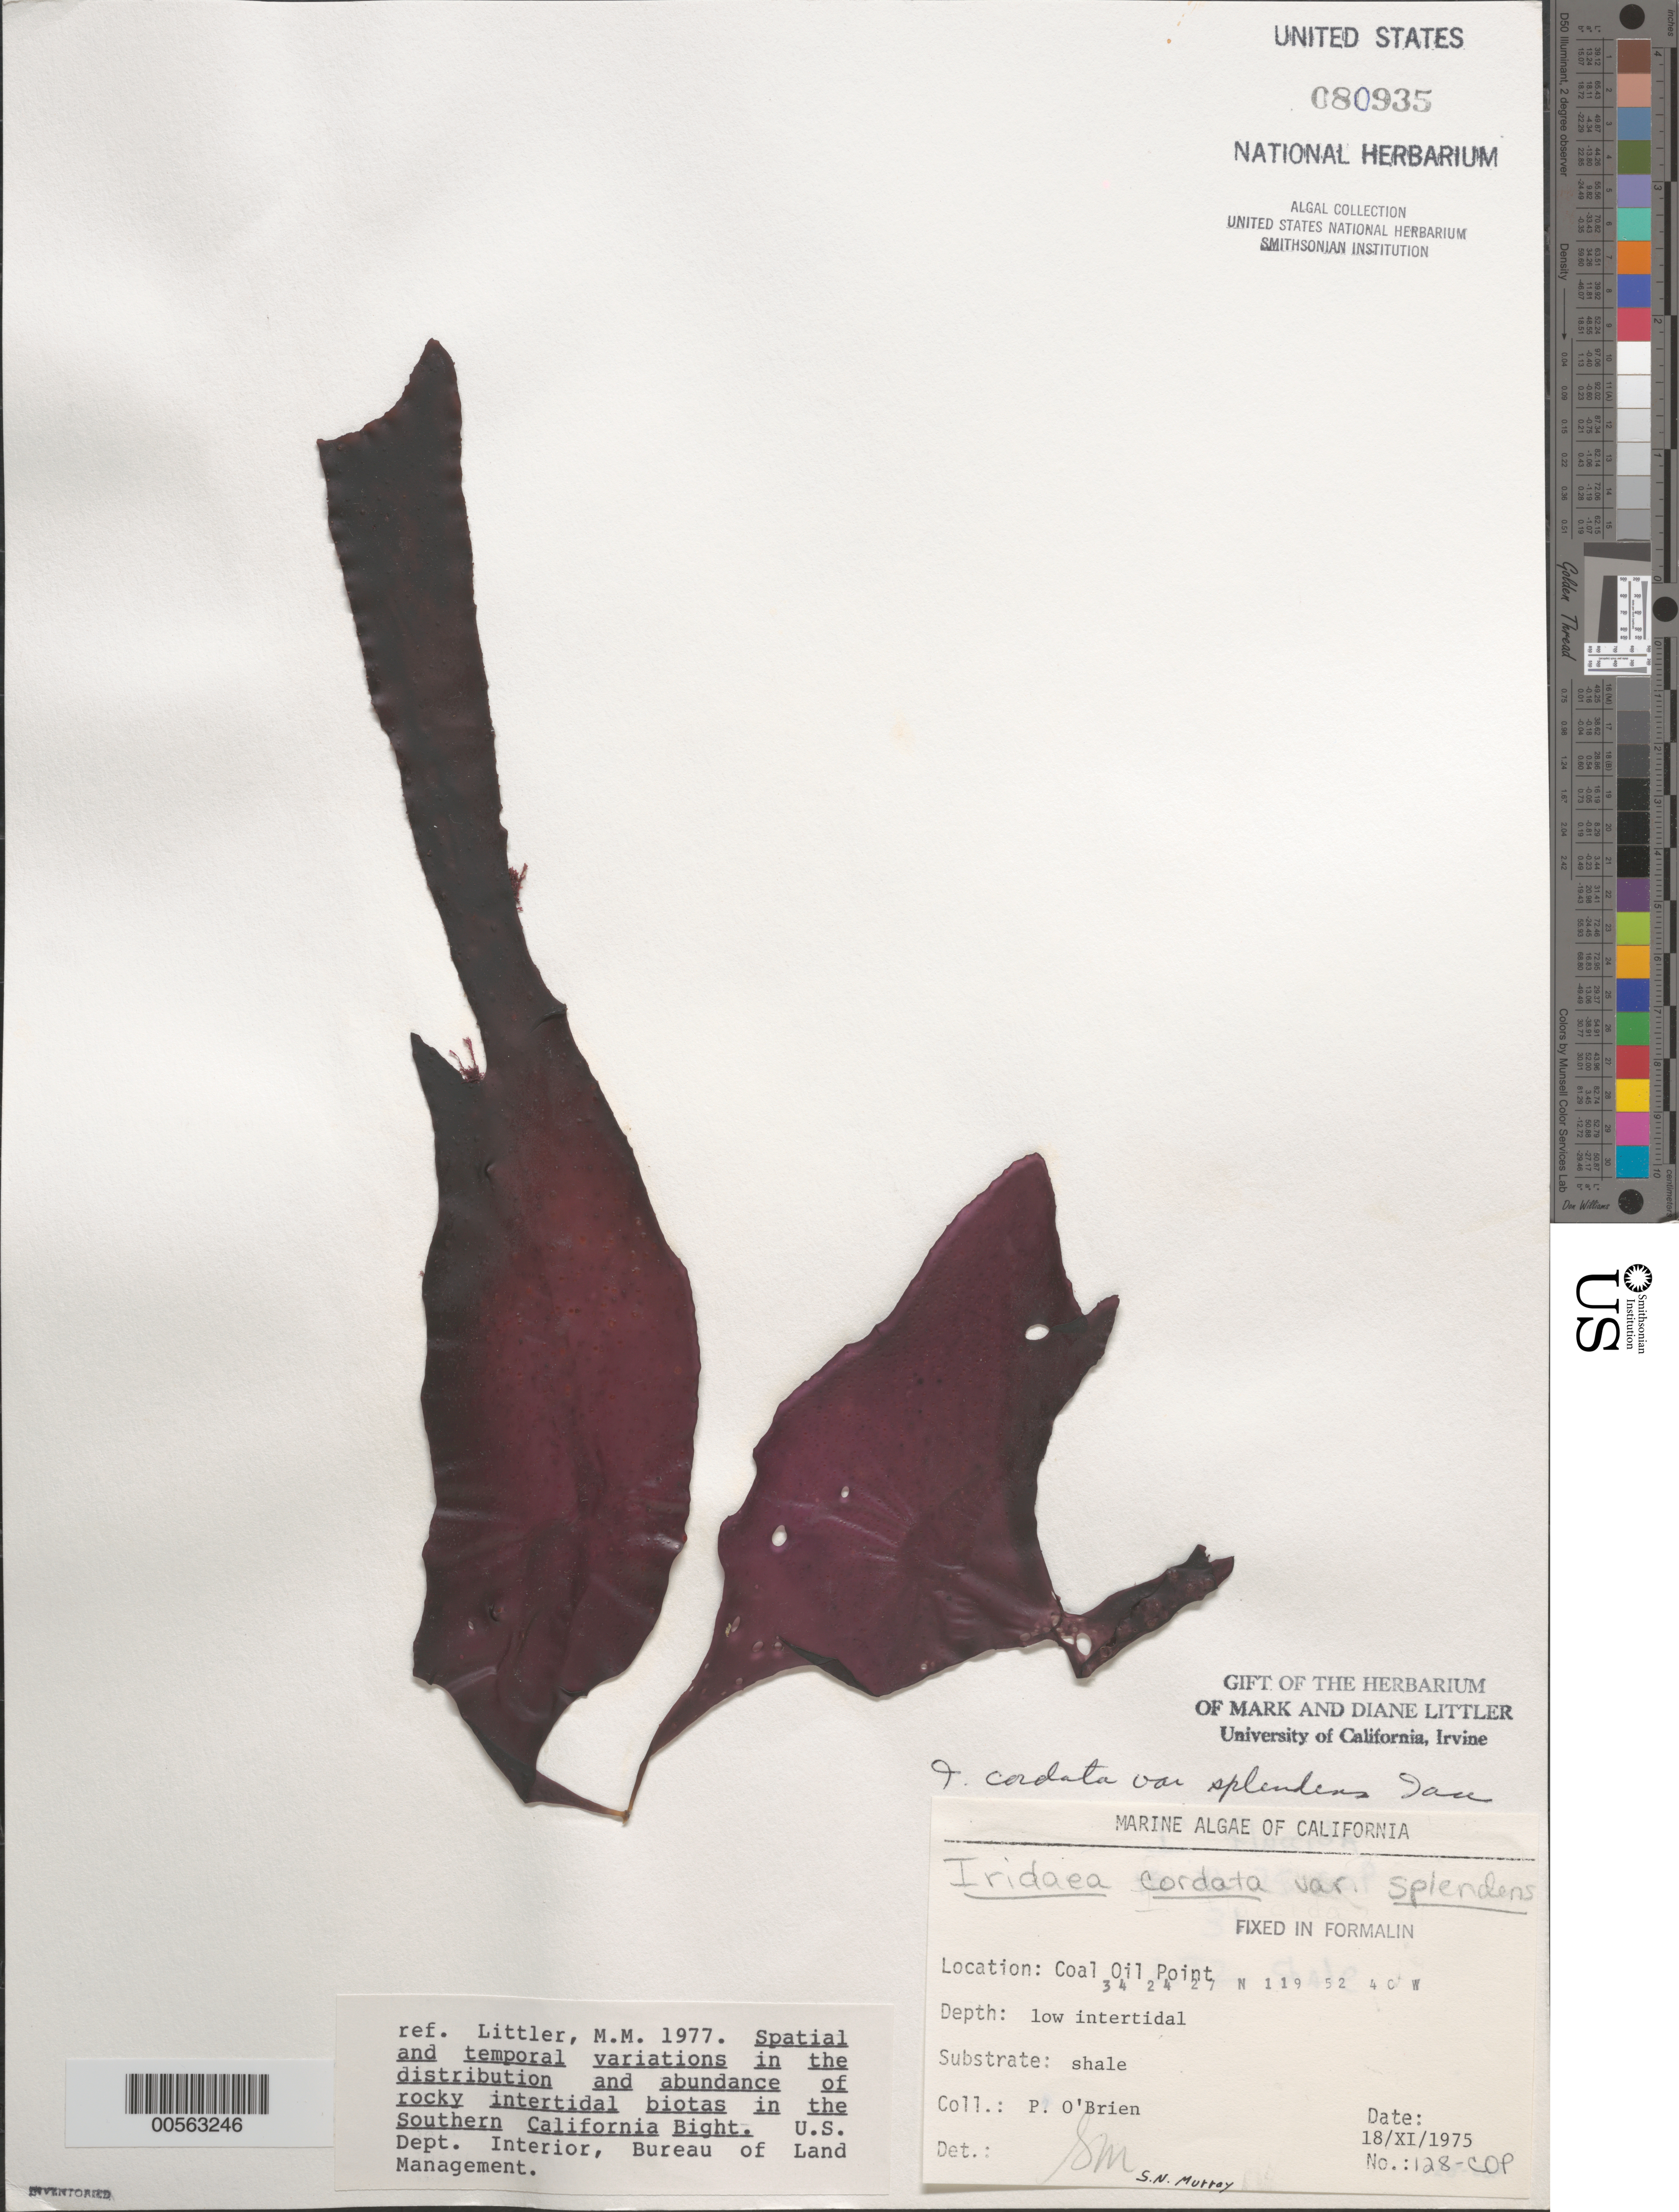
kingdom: Plantae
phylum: Rhodophyta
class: Florideophyceae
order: Gigartinales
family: Gigartinaceae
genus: Iridaea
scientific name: Iridaea cordata var. splendens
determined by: Murray, S. N.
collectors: P. O'Brien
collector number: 128-cop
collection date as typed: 18 Nov 1975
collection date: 1975-11-18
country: United States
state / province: California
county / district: Santa Barbara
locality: Coal Oil Point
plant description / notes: BLM-SOCALBIGHT Rocky Intertidal Survey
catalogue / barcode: US 80935